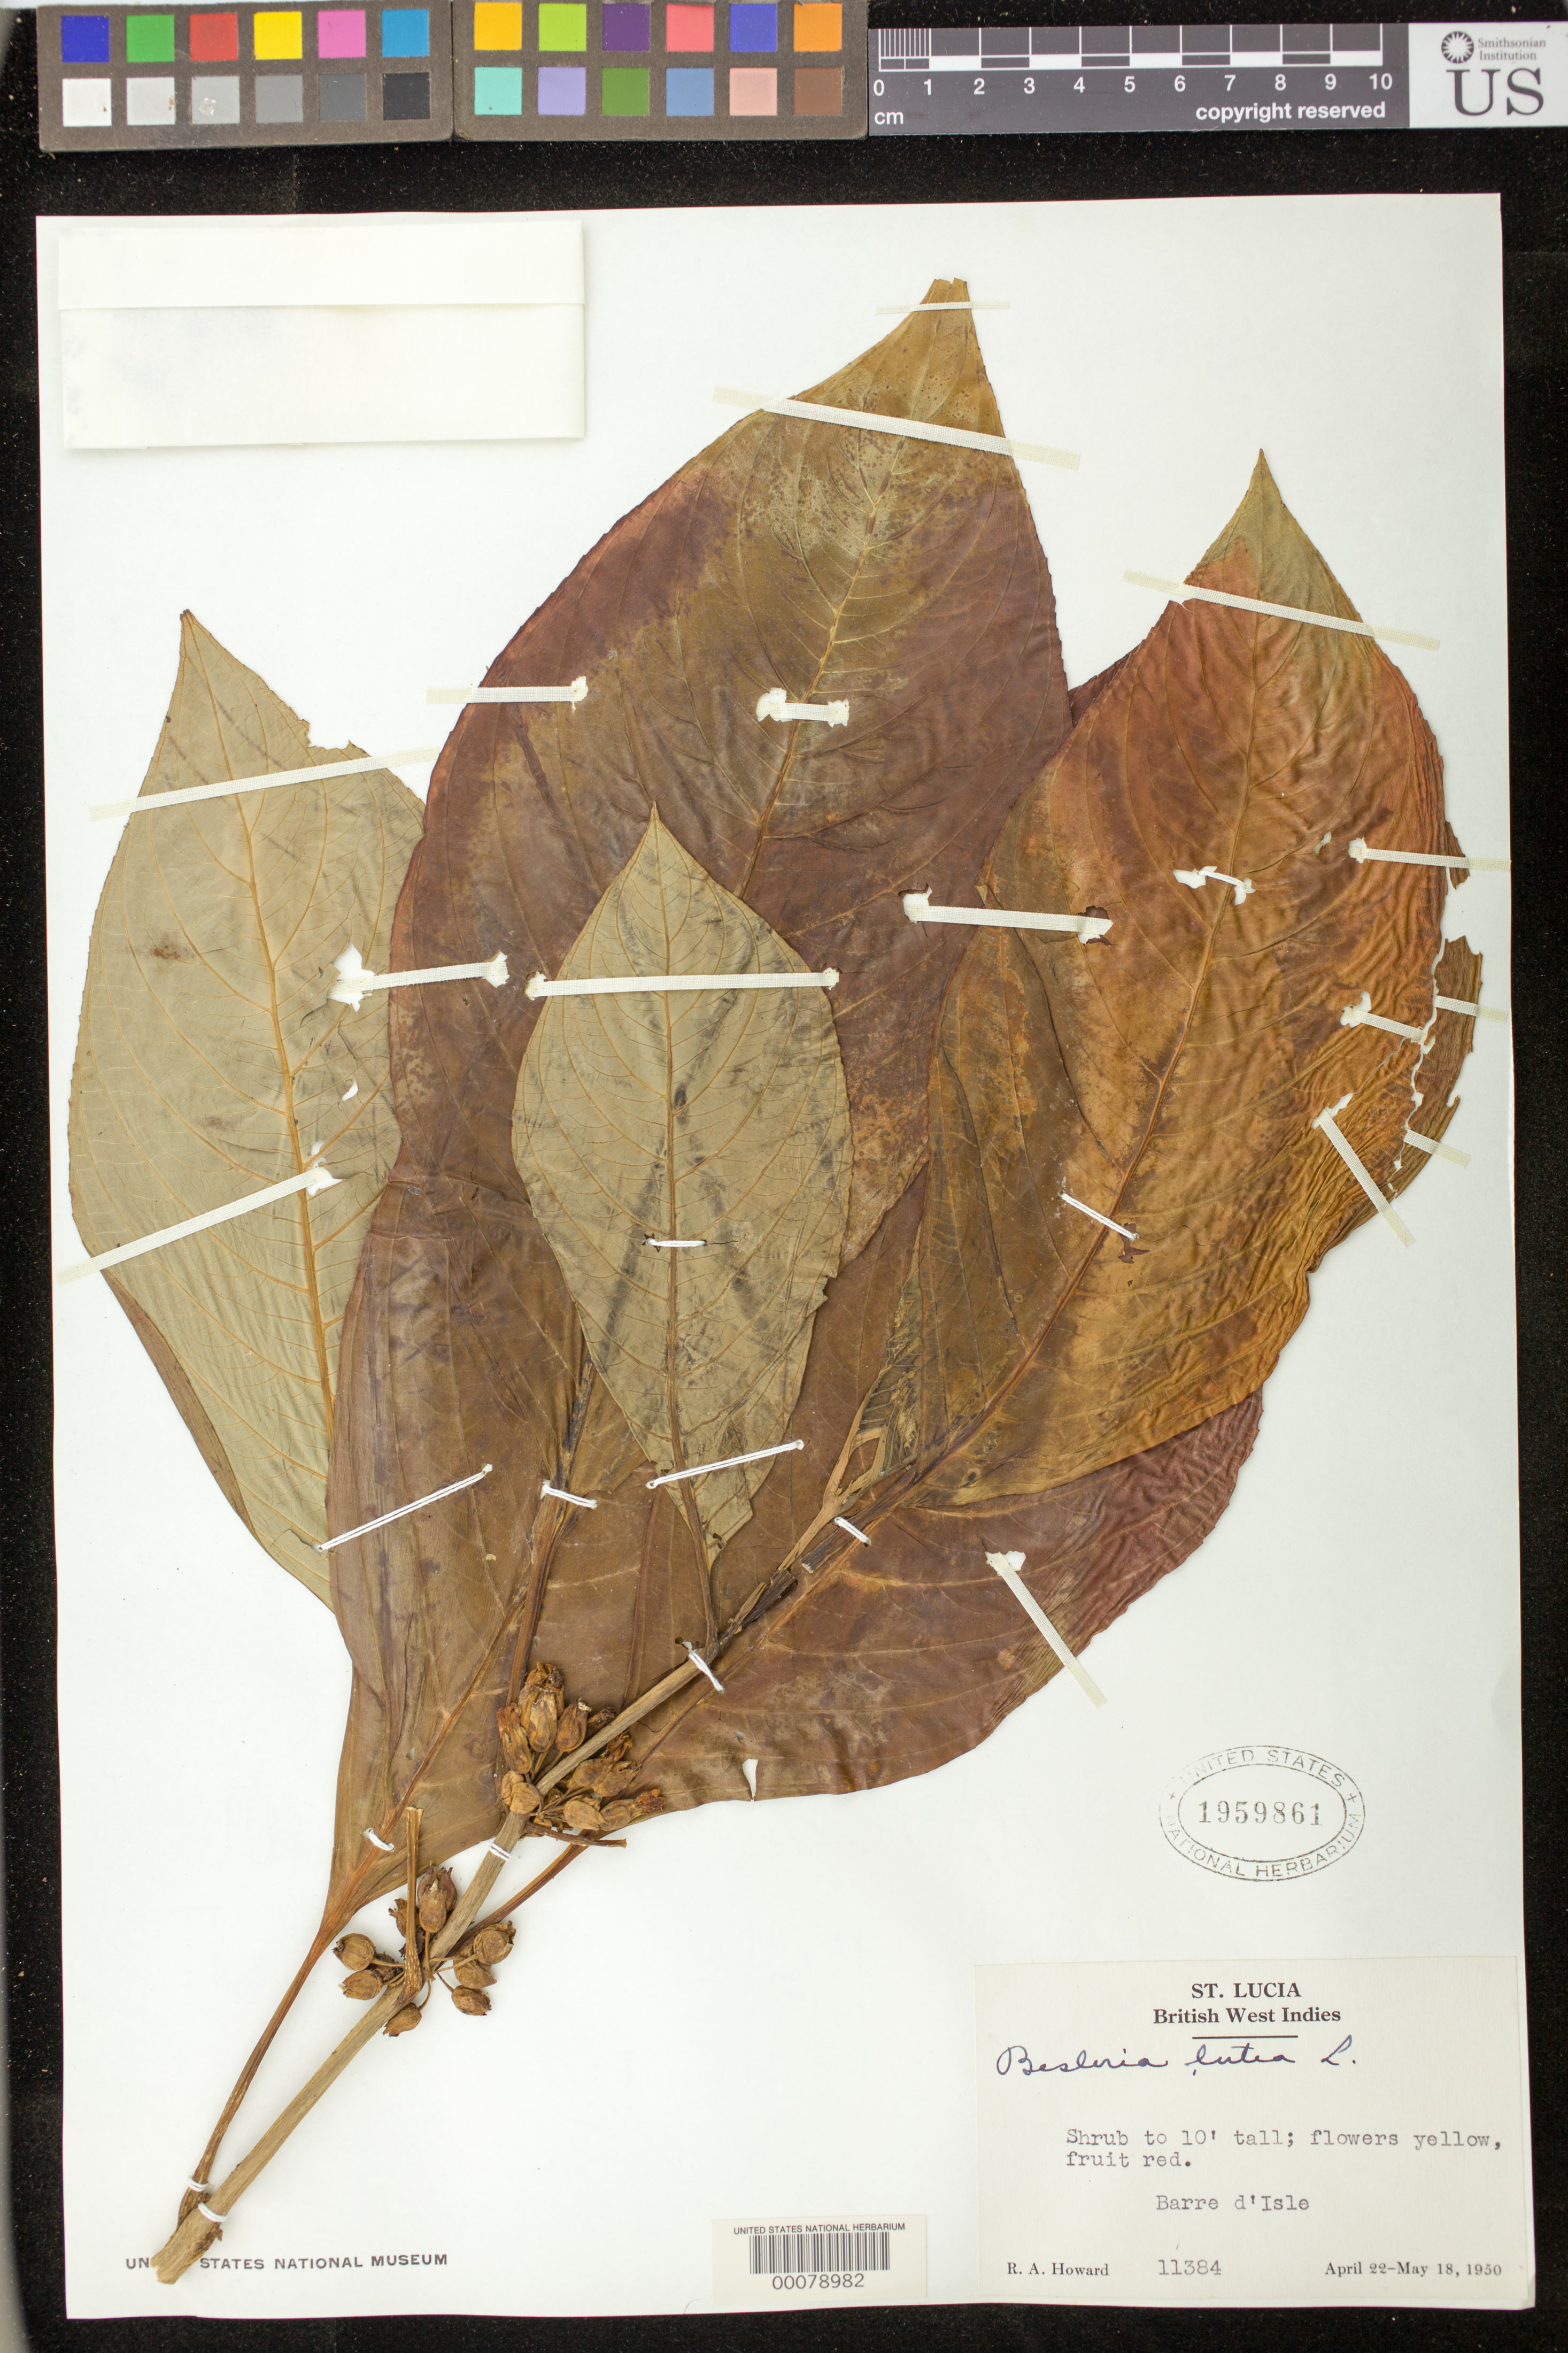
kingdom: Plantae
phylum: Tracheophyta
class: Magnoliopsida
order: Lamiales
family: Gesneriaceae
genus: Besleria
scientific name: Besleria lutea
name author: L.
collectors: R. A. Howard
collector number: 11384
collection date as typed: Apr-May 1950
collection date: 1950-04/1950-05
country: St. Lucia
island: St. Lucia I.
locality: Barre d'Isle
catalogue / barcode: US 1959861